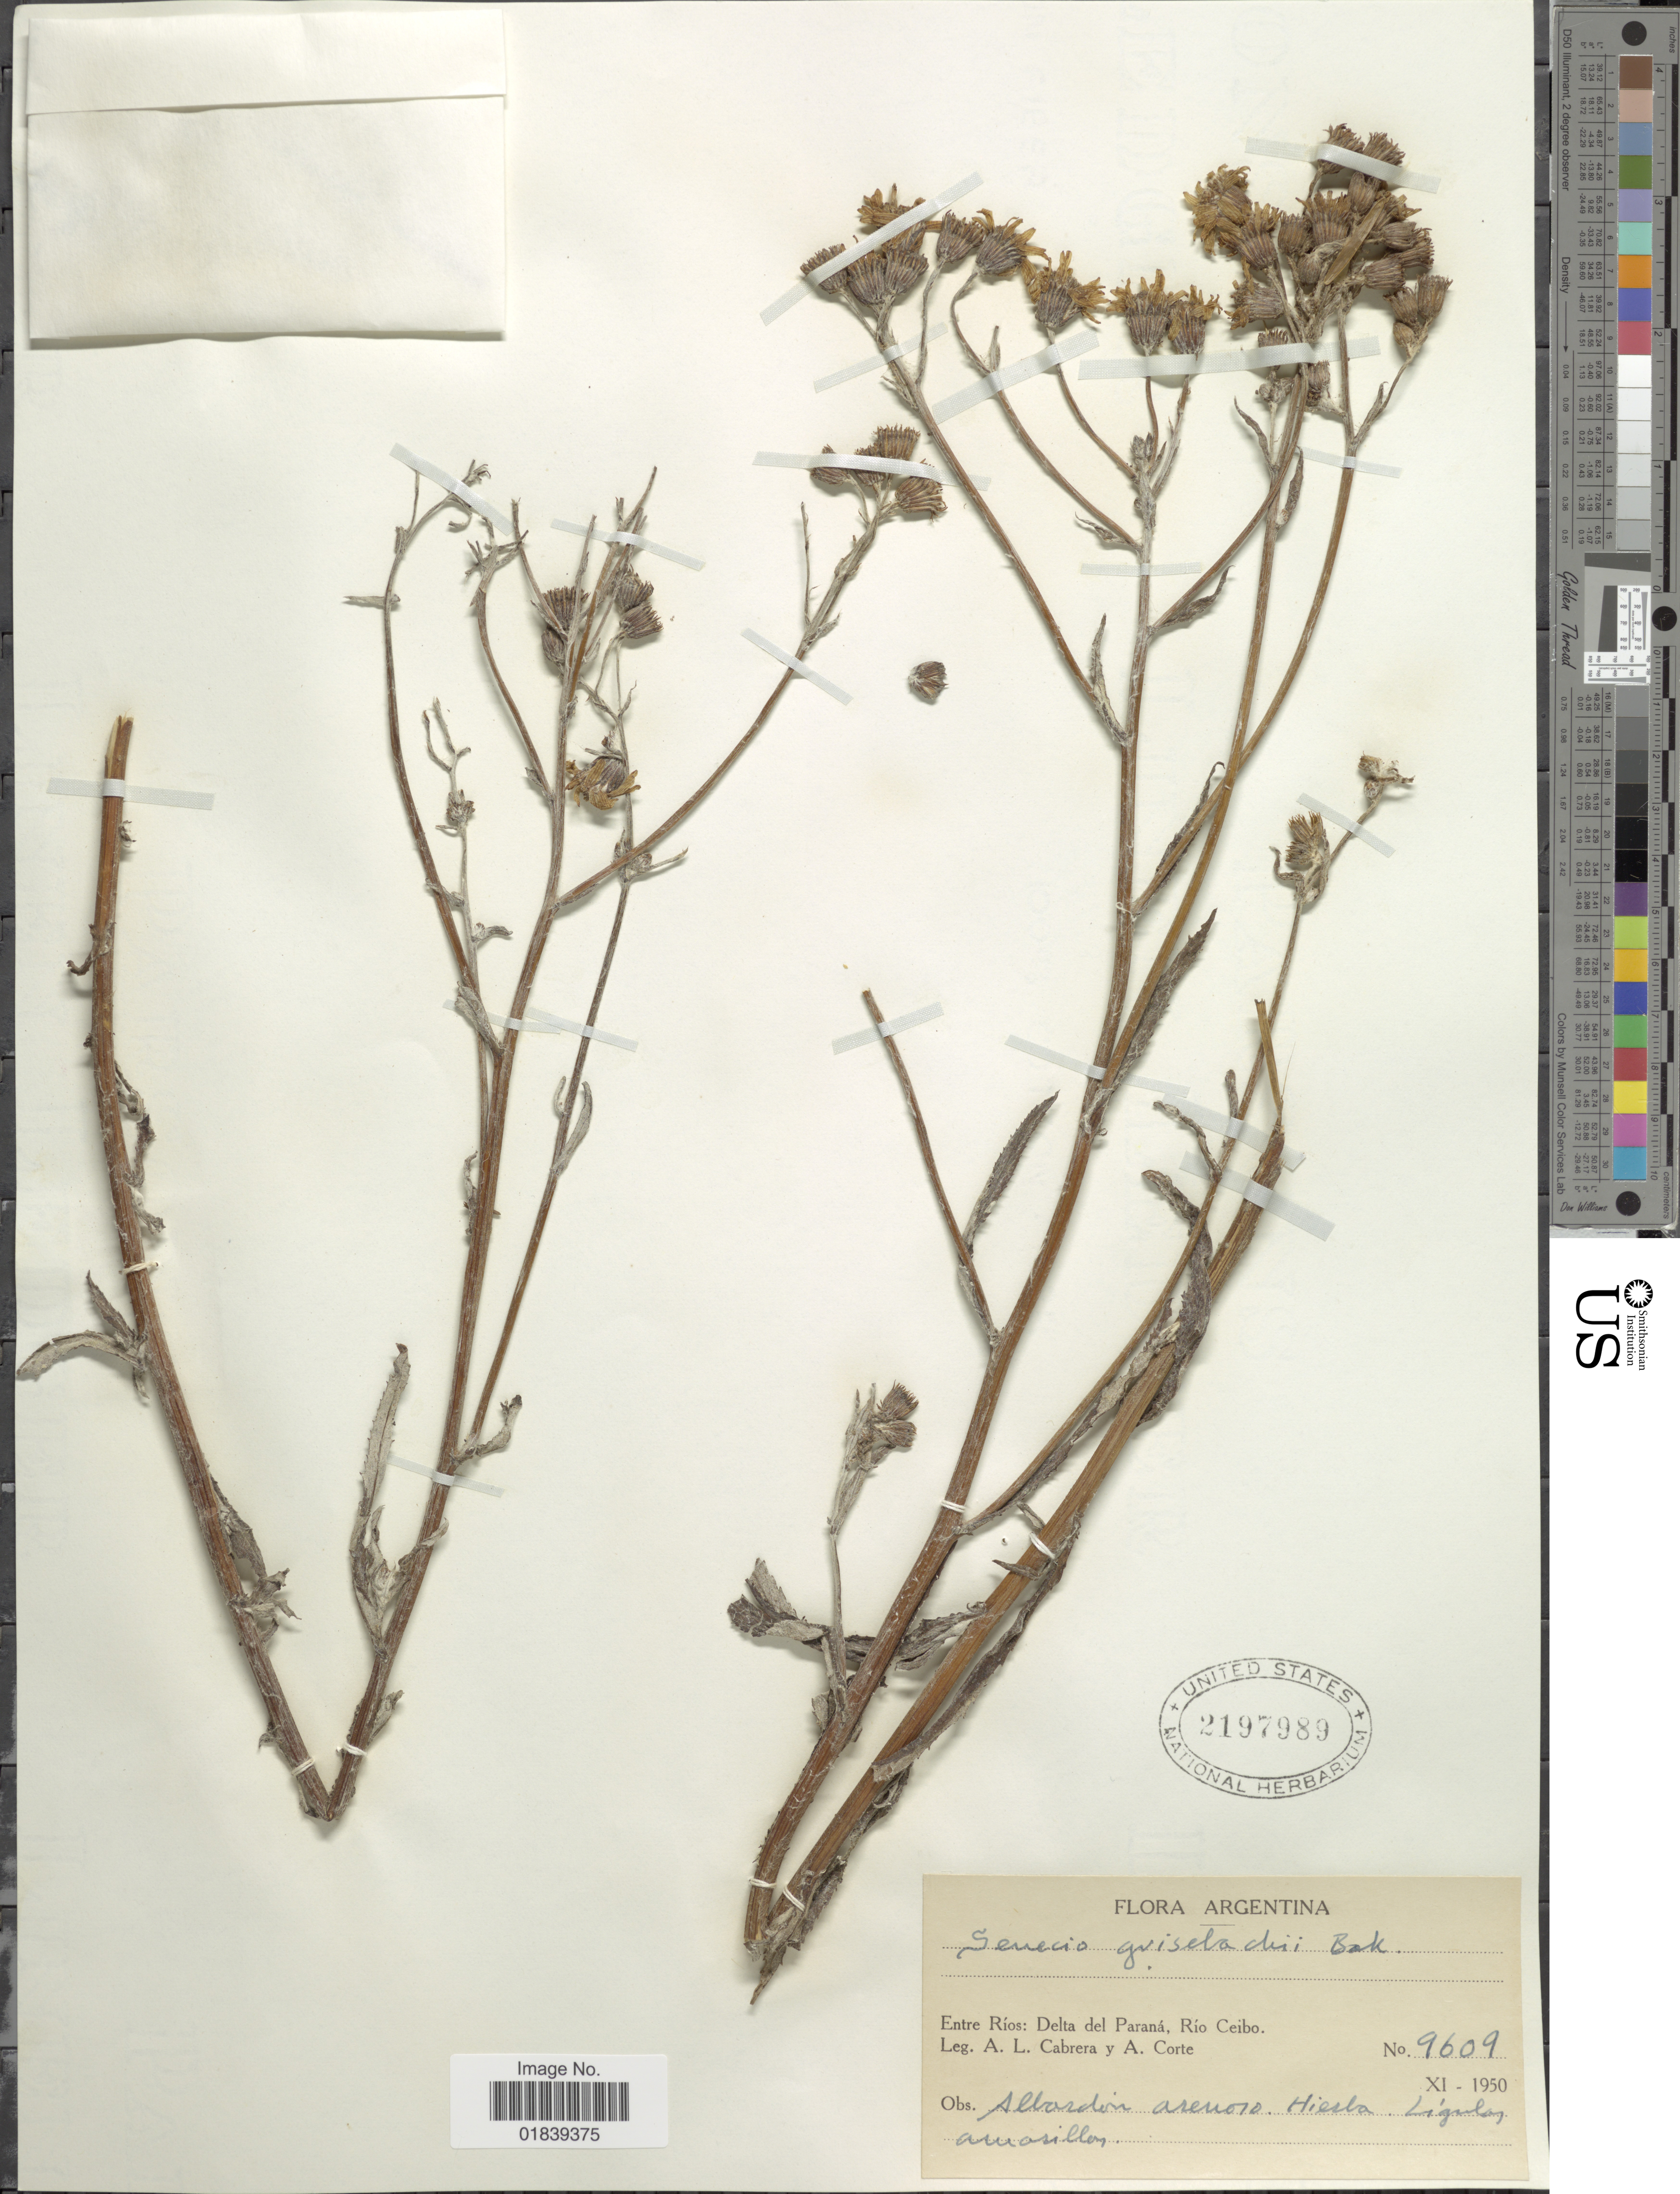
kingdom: Plantae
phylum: Tracheophyta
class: Magnoliopsida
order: Asterales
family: Asteraceae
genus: Senecio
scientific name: Senecio grisebachii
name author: Baker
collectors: A. L. Cabrera & A. Corte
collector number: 9609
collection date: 1950-11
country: Argentina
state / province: Entre Rios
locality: Delta del Parana, Rio Ceibo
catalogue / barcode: US 2197989